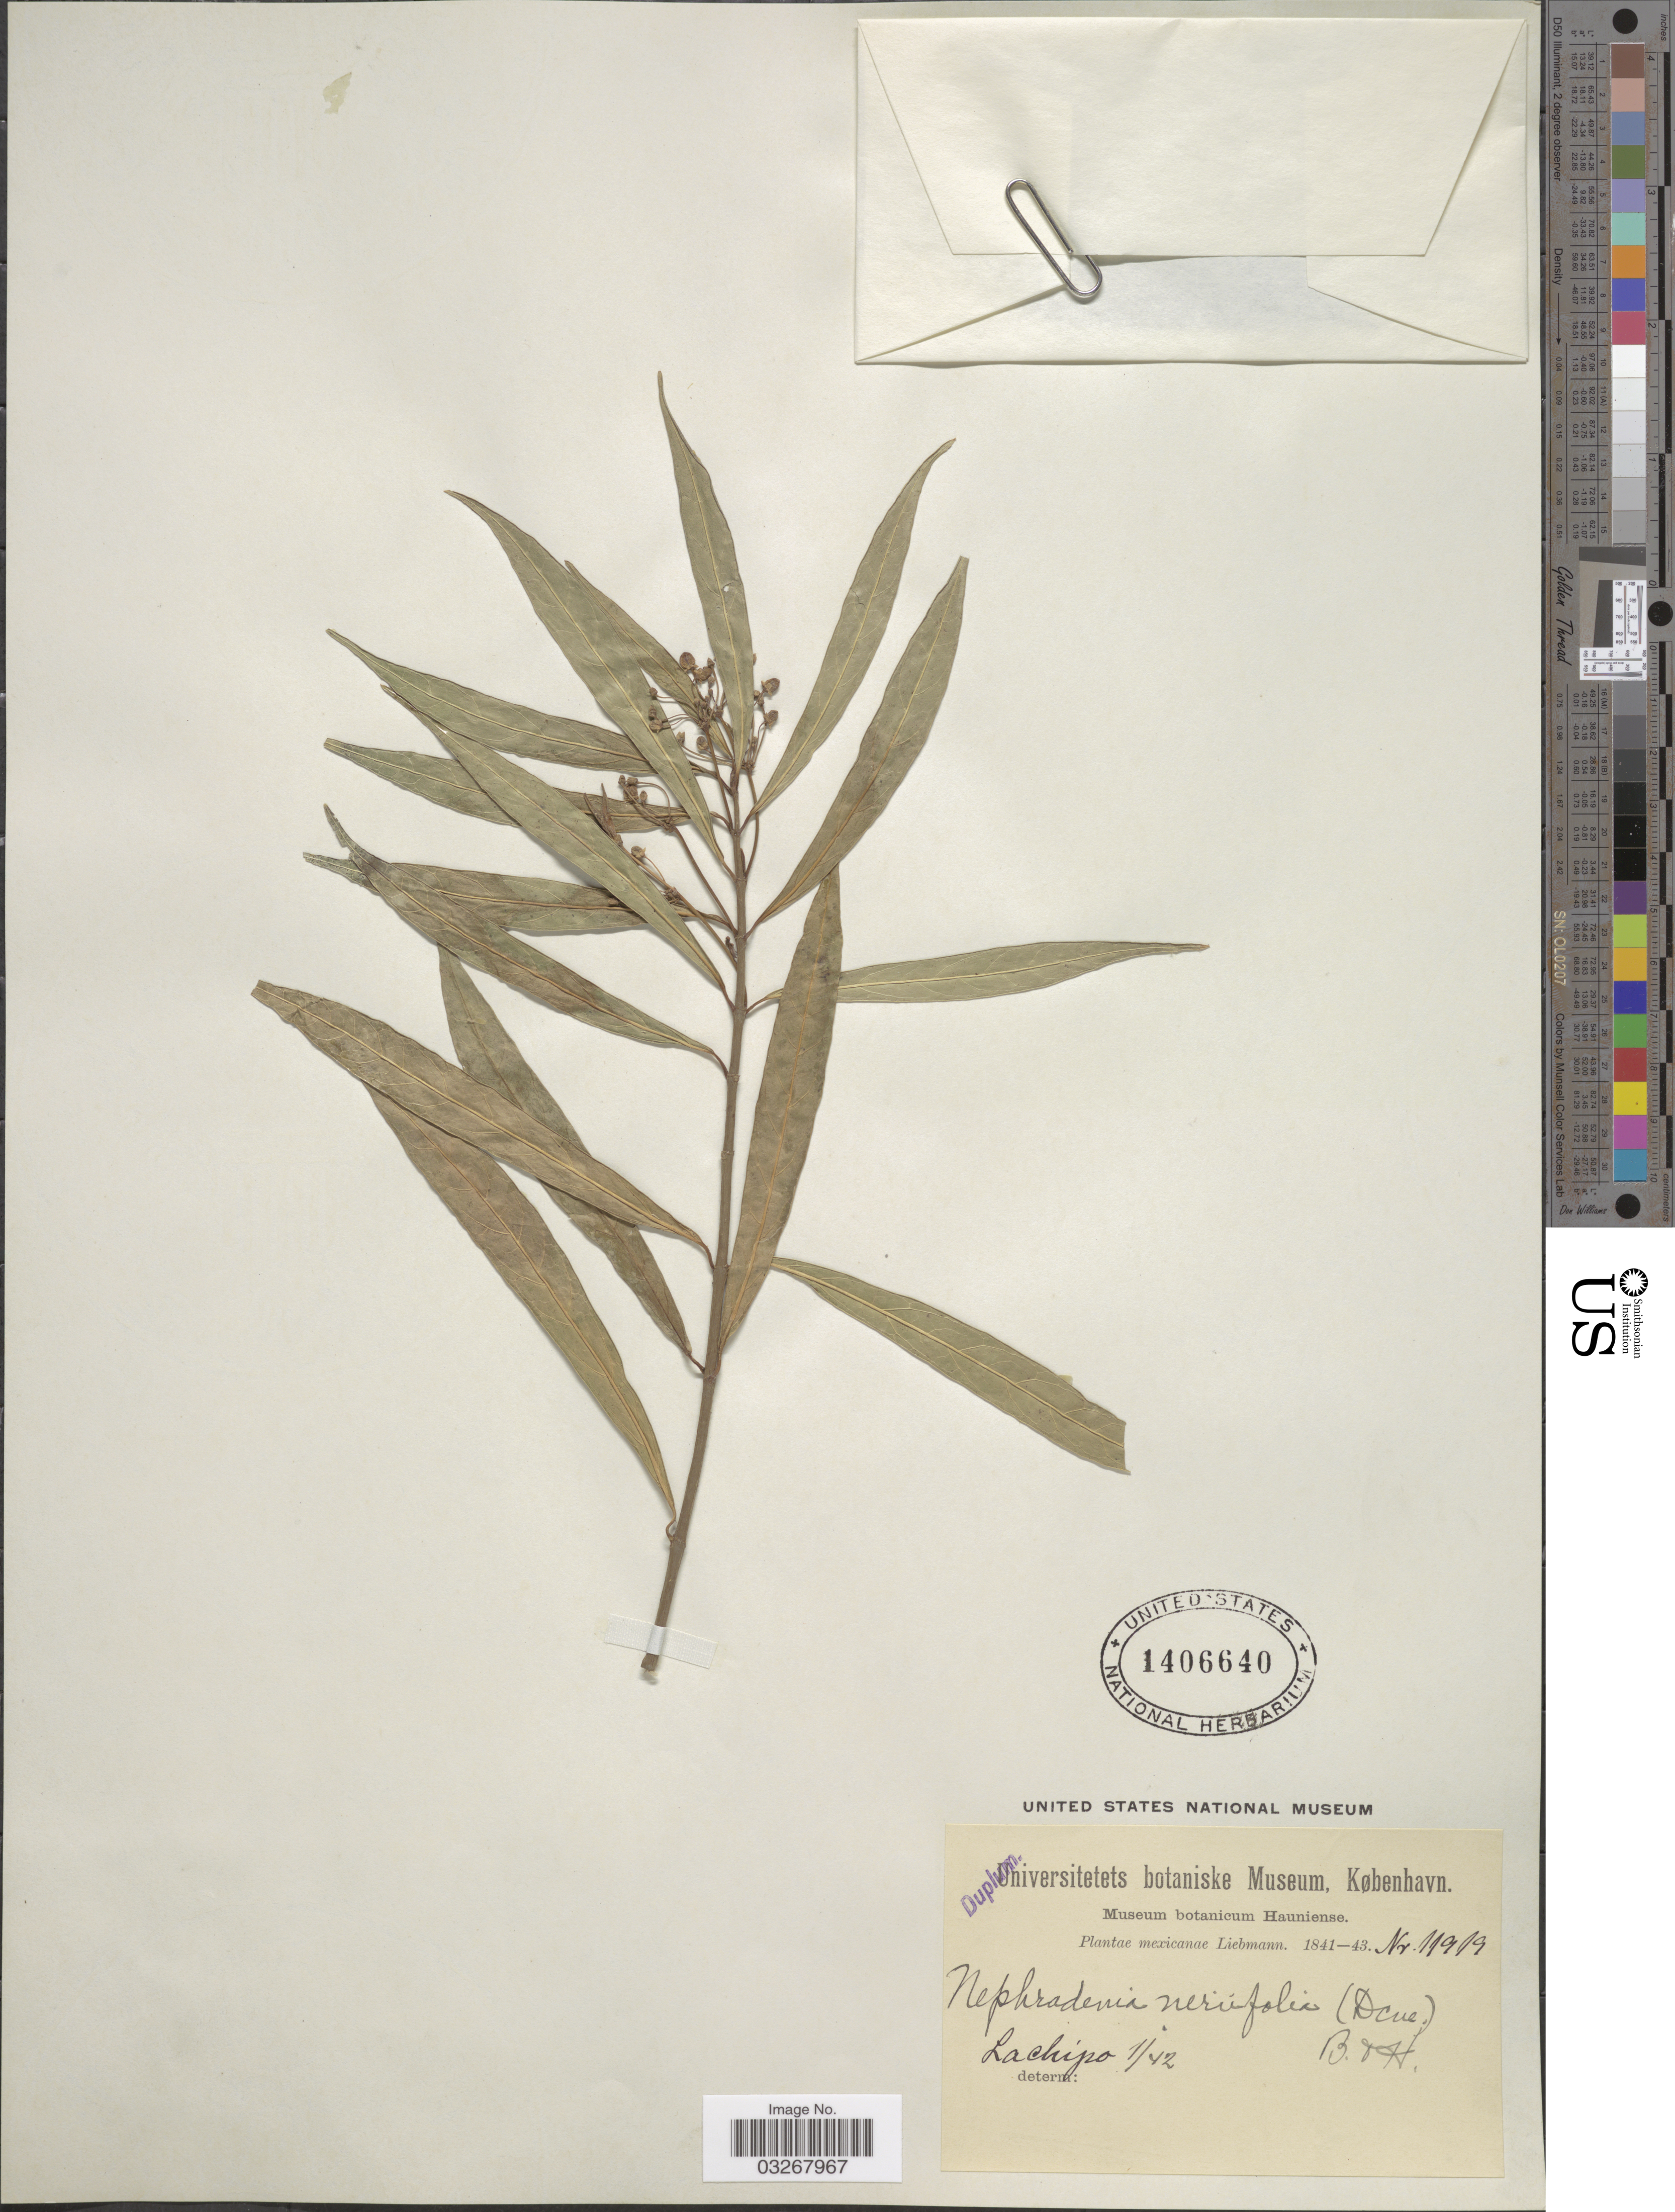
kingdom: Plantae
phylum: Tracheophyta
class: Magnoliopsida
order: Gentianales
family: Apocynaceae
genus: Marsdenia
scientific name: Marsdenia neriifolia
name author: (Decne.) Woodson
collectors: Liebmann, --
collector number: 11919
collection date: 1842-01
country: Mexico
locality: Lachipo.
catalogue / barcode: US 1406640